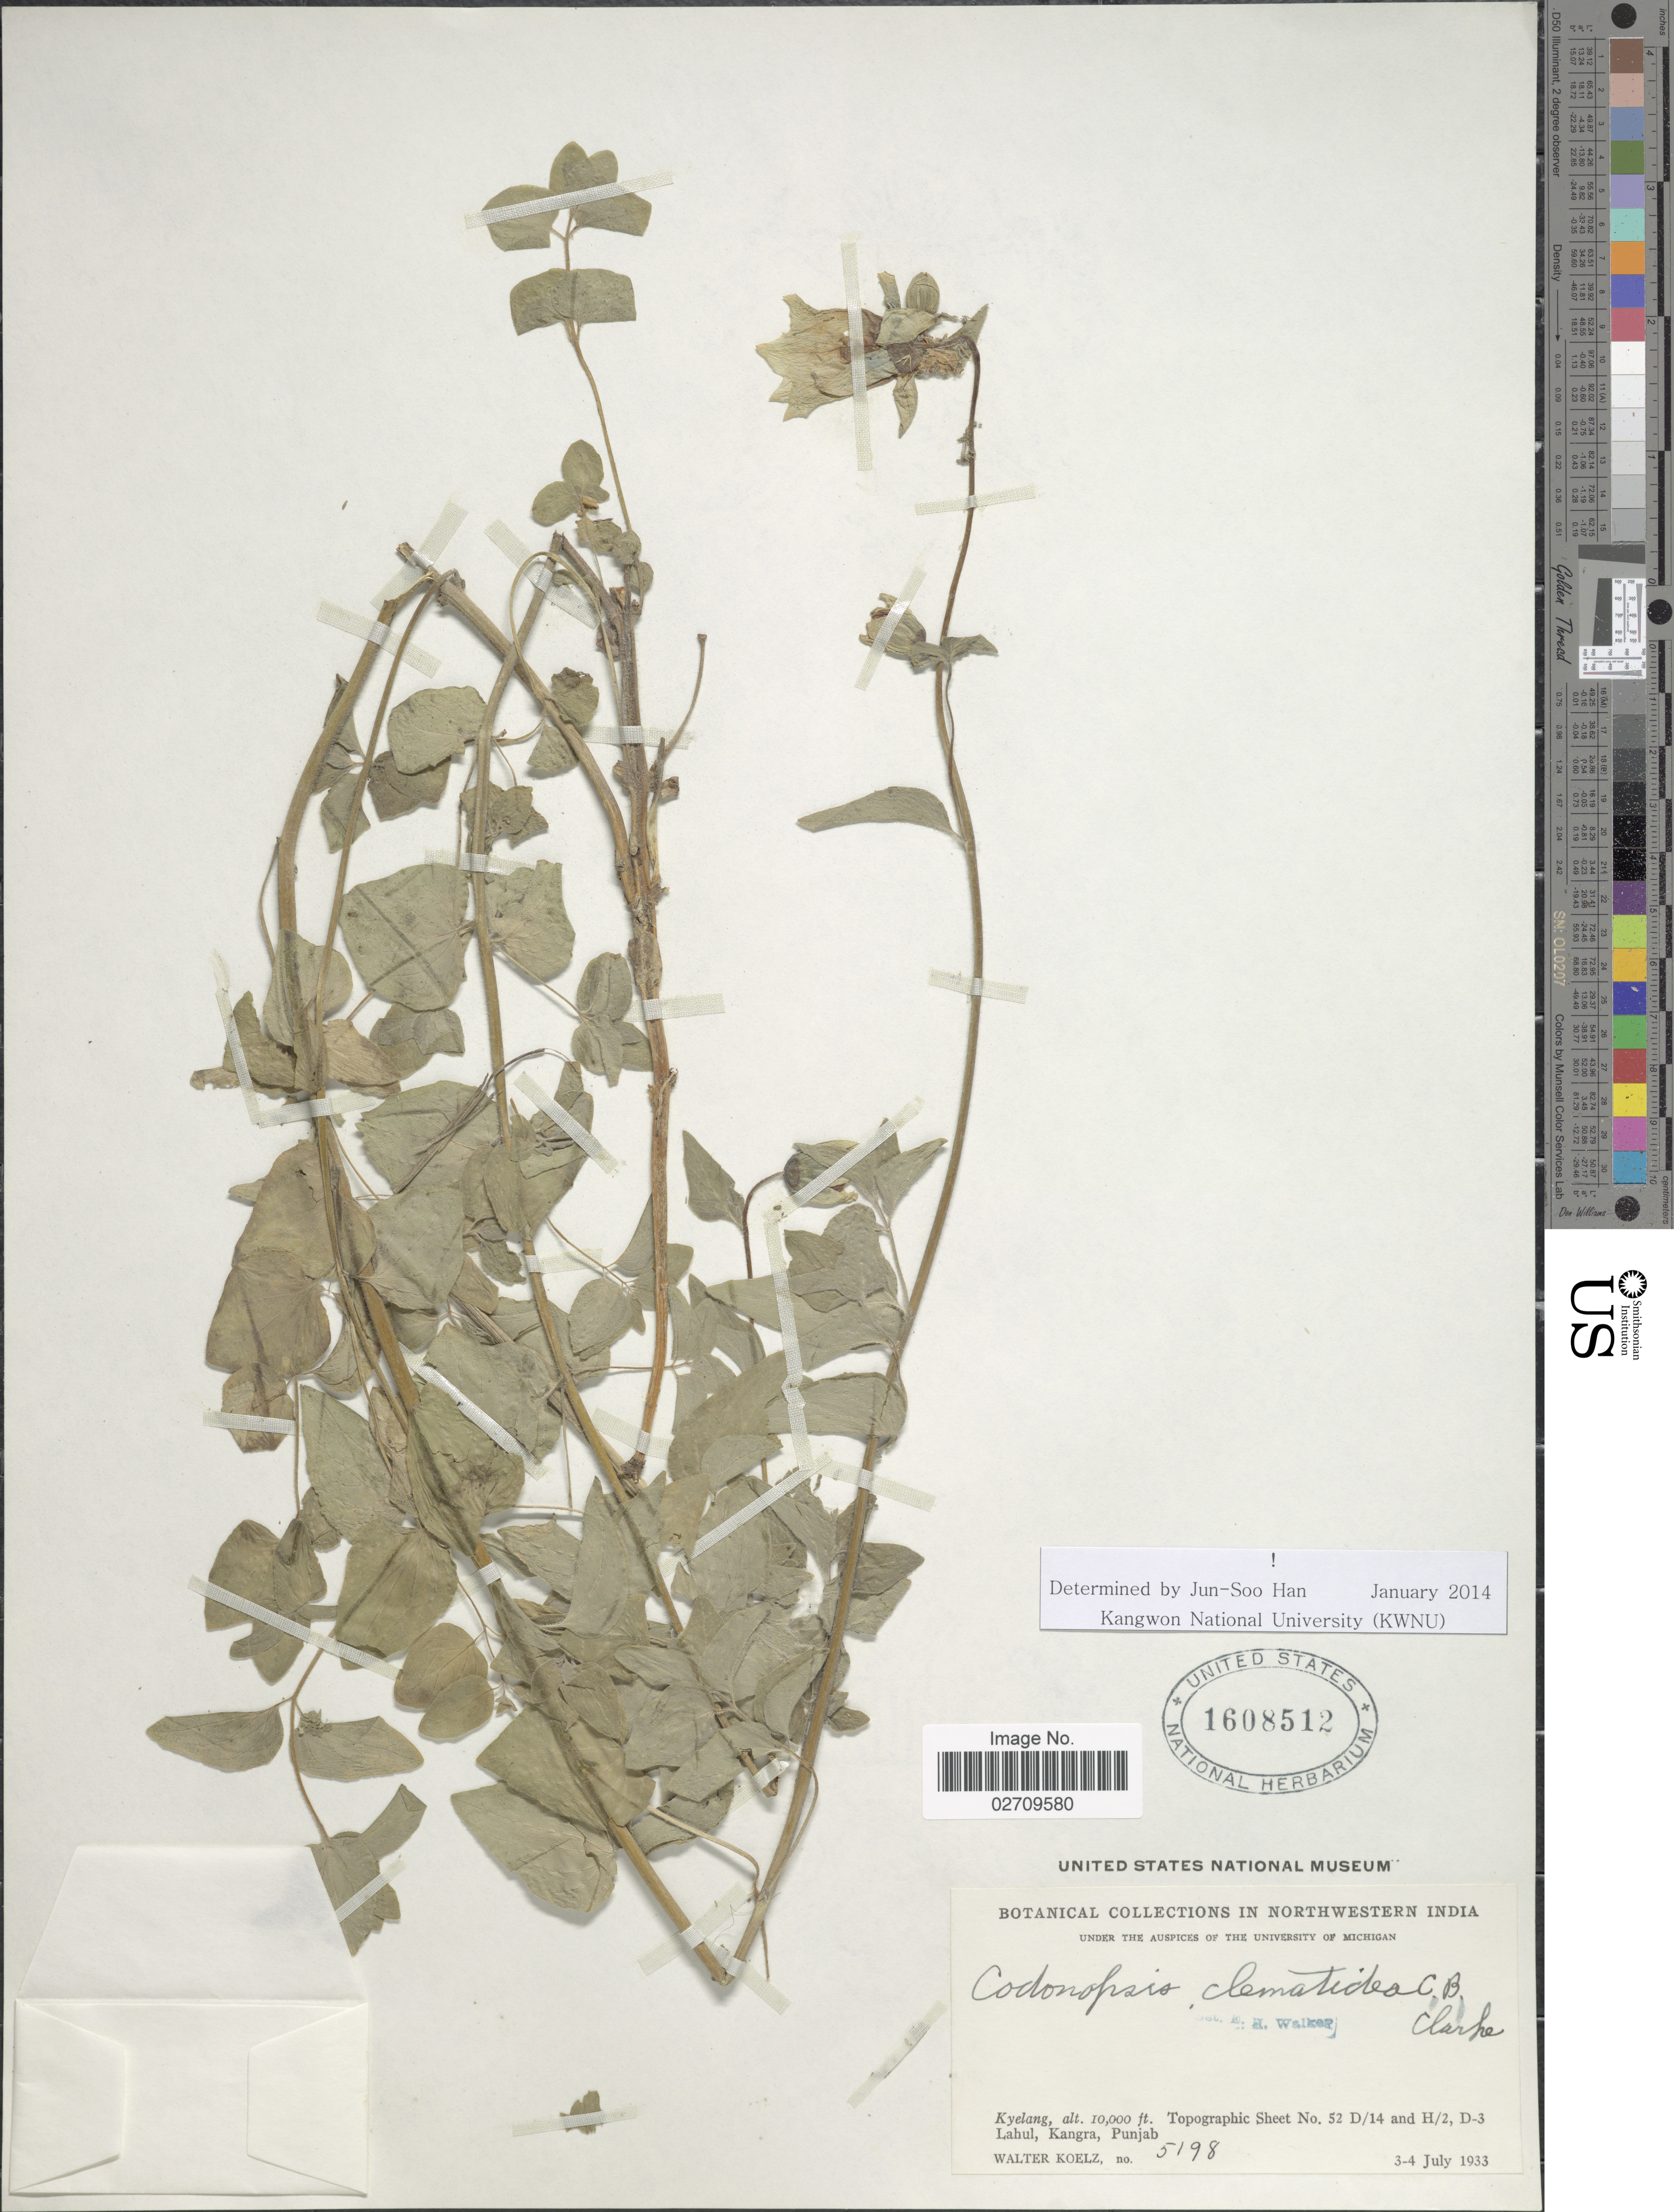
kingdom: Plantae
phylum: Tracheophyta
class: Magnoliopsida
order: Asterales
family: Campanulaceae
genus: Codonopsis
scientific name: Codonopsis clematidea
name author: (Schrenk) C.B. Clarke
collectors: W. N. Koelz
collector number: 5198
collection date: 1933-07-03/1933-07-04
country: India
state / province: Punjab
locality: Northwestern India, Kyelang, Topographic Sheet No. 52 D/14 and H/2, D-3, Lahul, Kangra, Punjab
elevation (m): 3048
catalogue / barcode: US 1608512